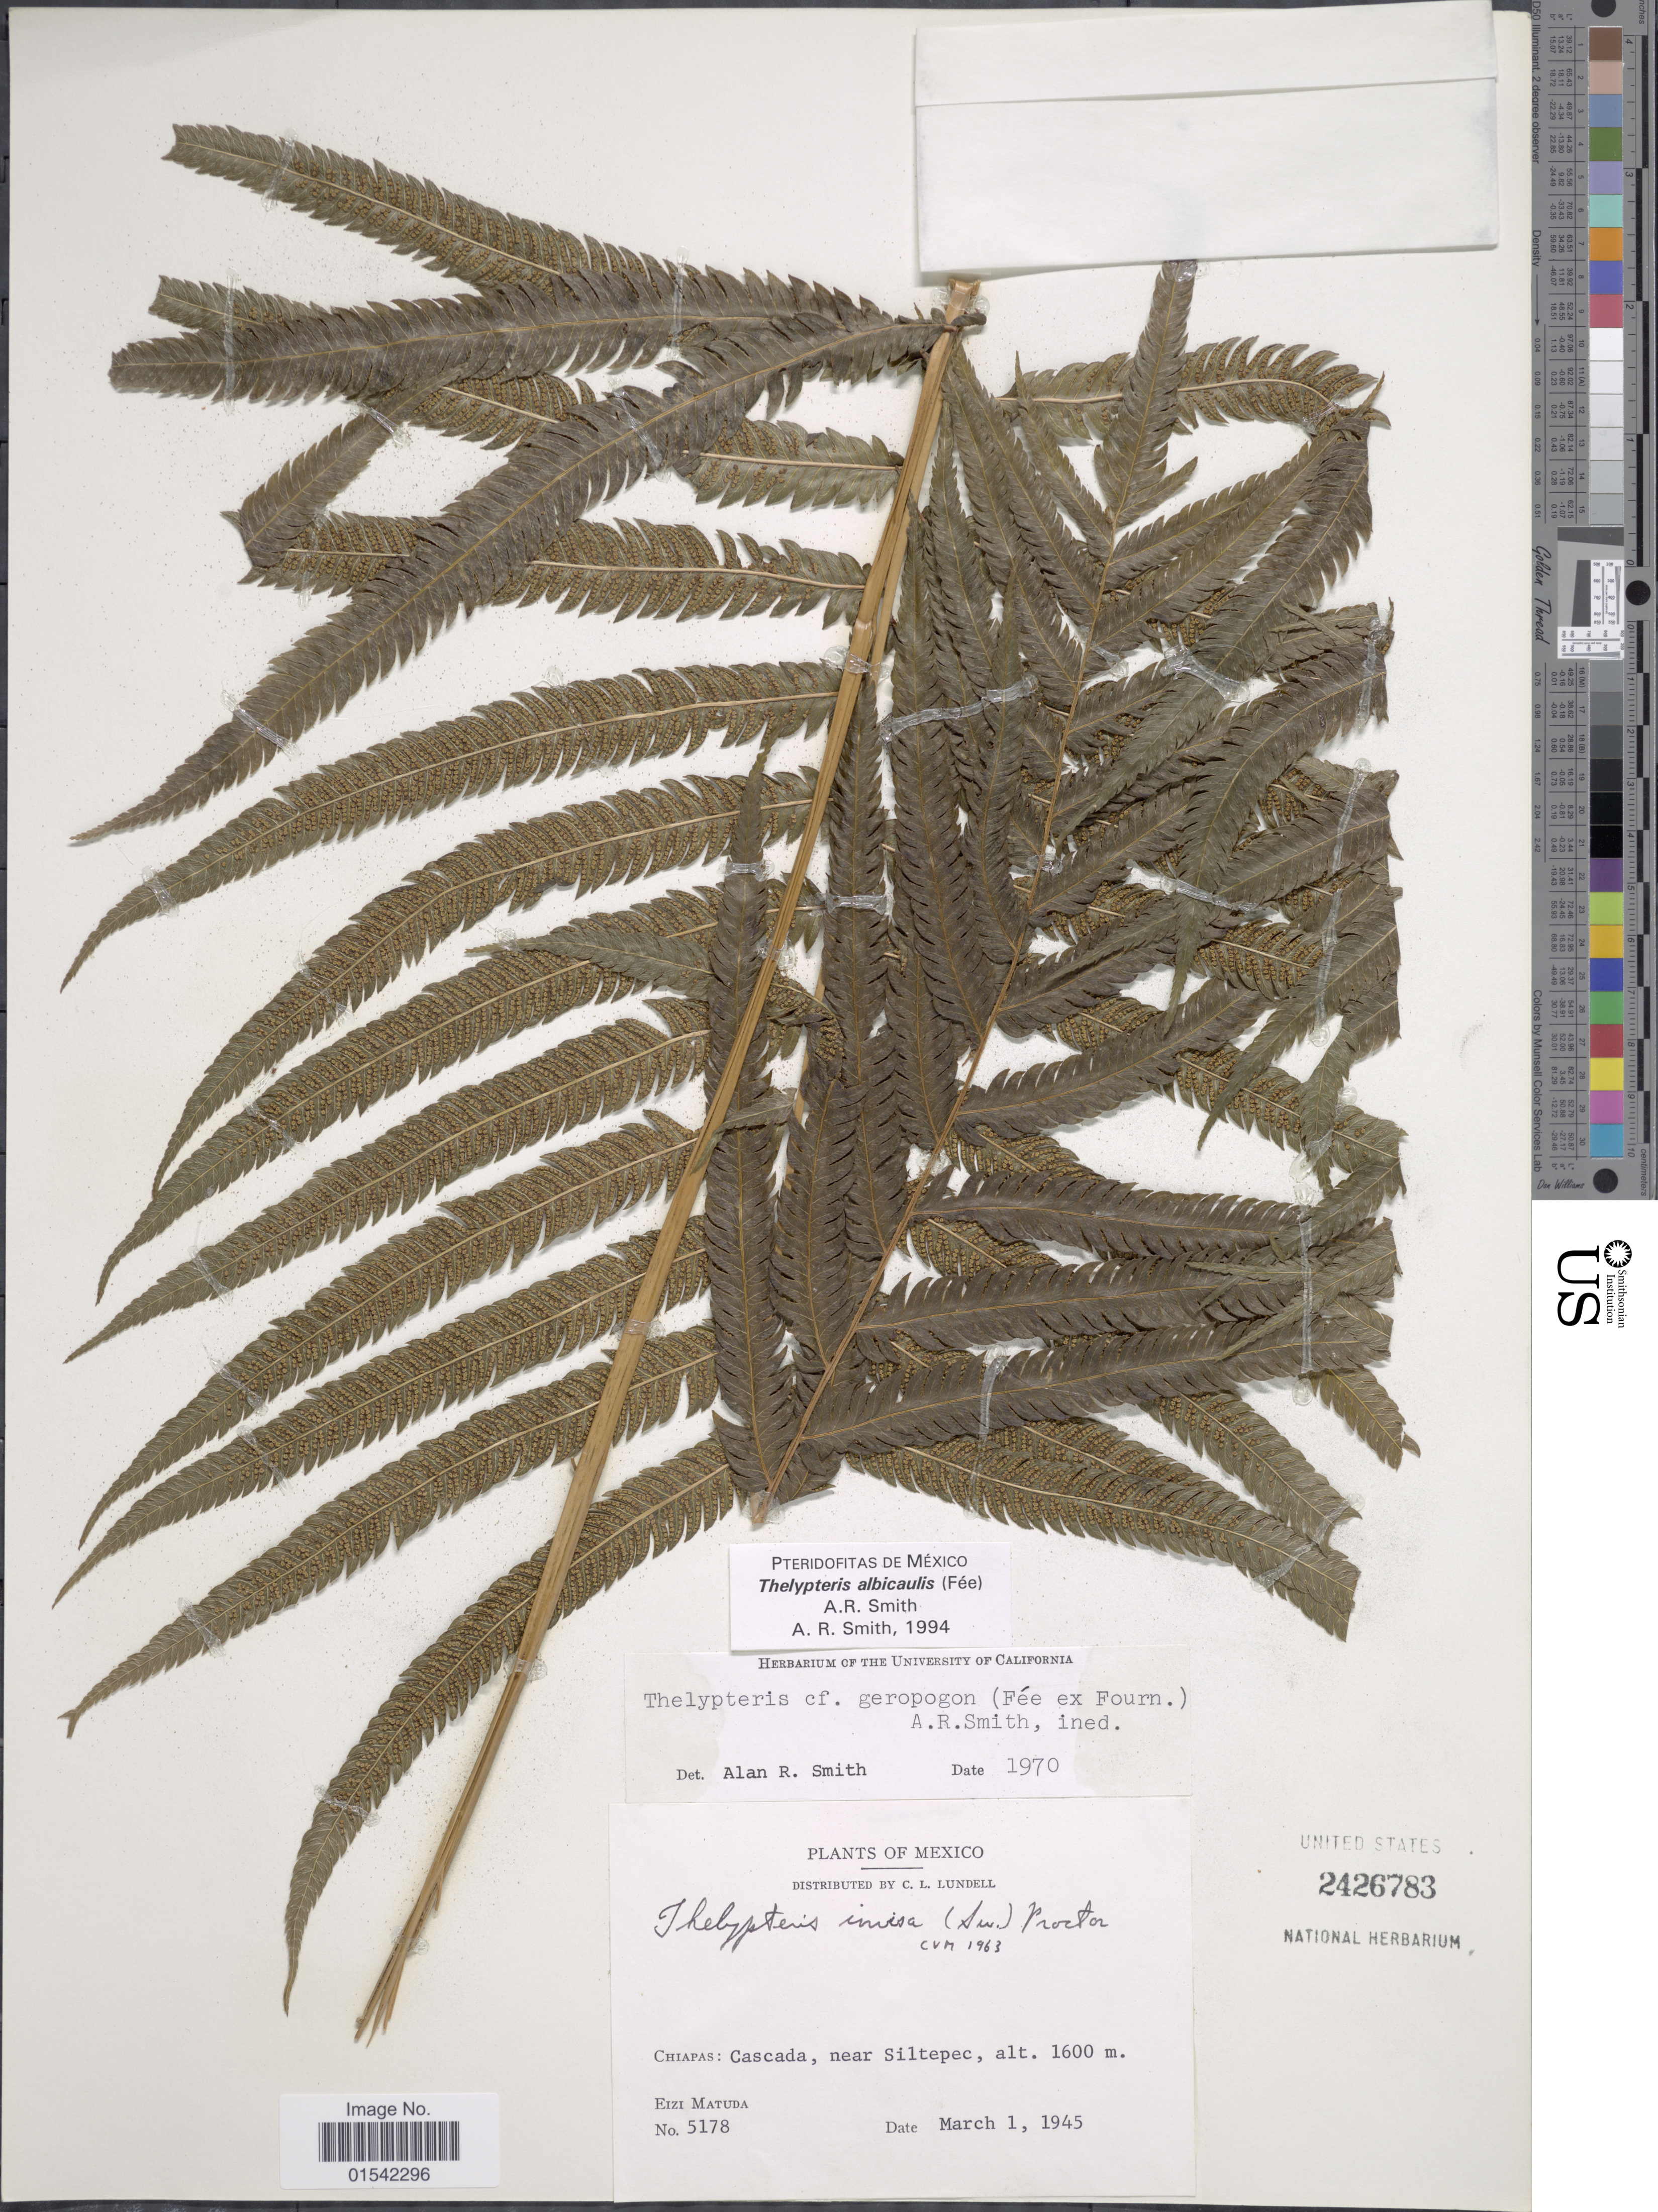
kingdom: Plantae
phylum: Tracheophyta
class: Polypodiopsida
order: Polypodiales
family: Thelypteridaceae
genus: Cyclosorus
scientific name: Cyclosorus albicaulis (Fée) comb. nov., ined 2015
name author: (Fée)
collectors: E. Matuda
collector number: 5178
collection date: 1945-03-01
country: Mexico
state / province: Chiapas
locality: Cascada, near Siltepec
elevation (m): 1600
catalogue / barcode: US 2426783